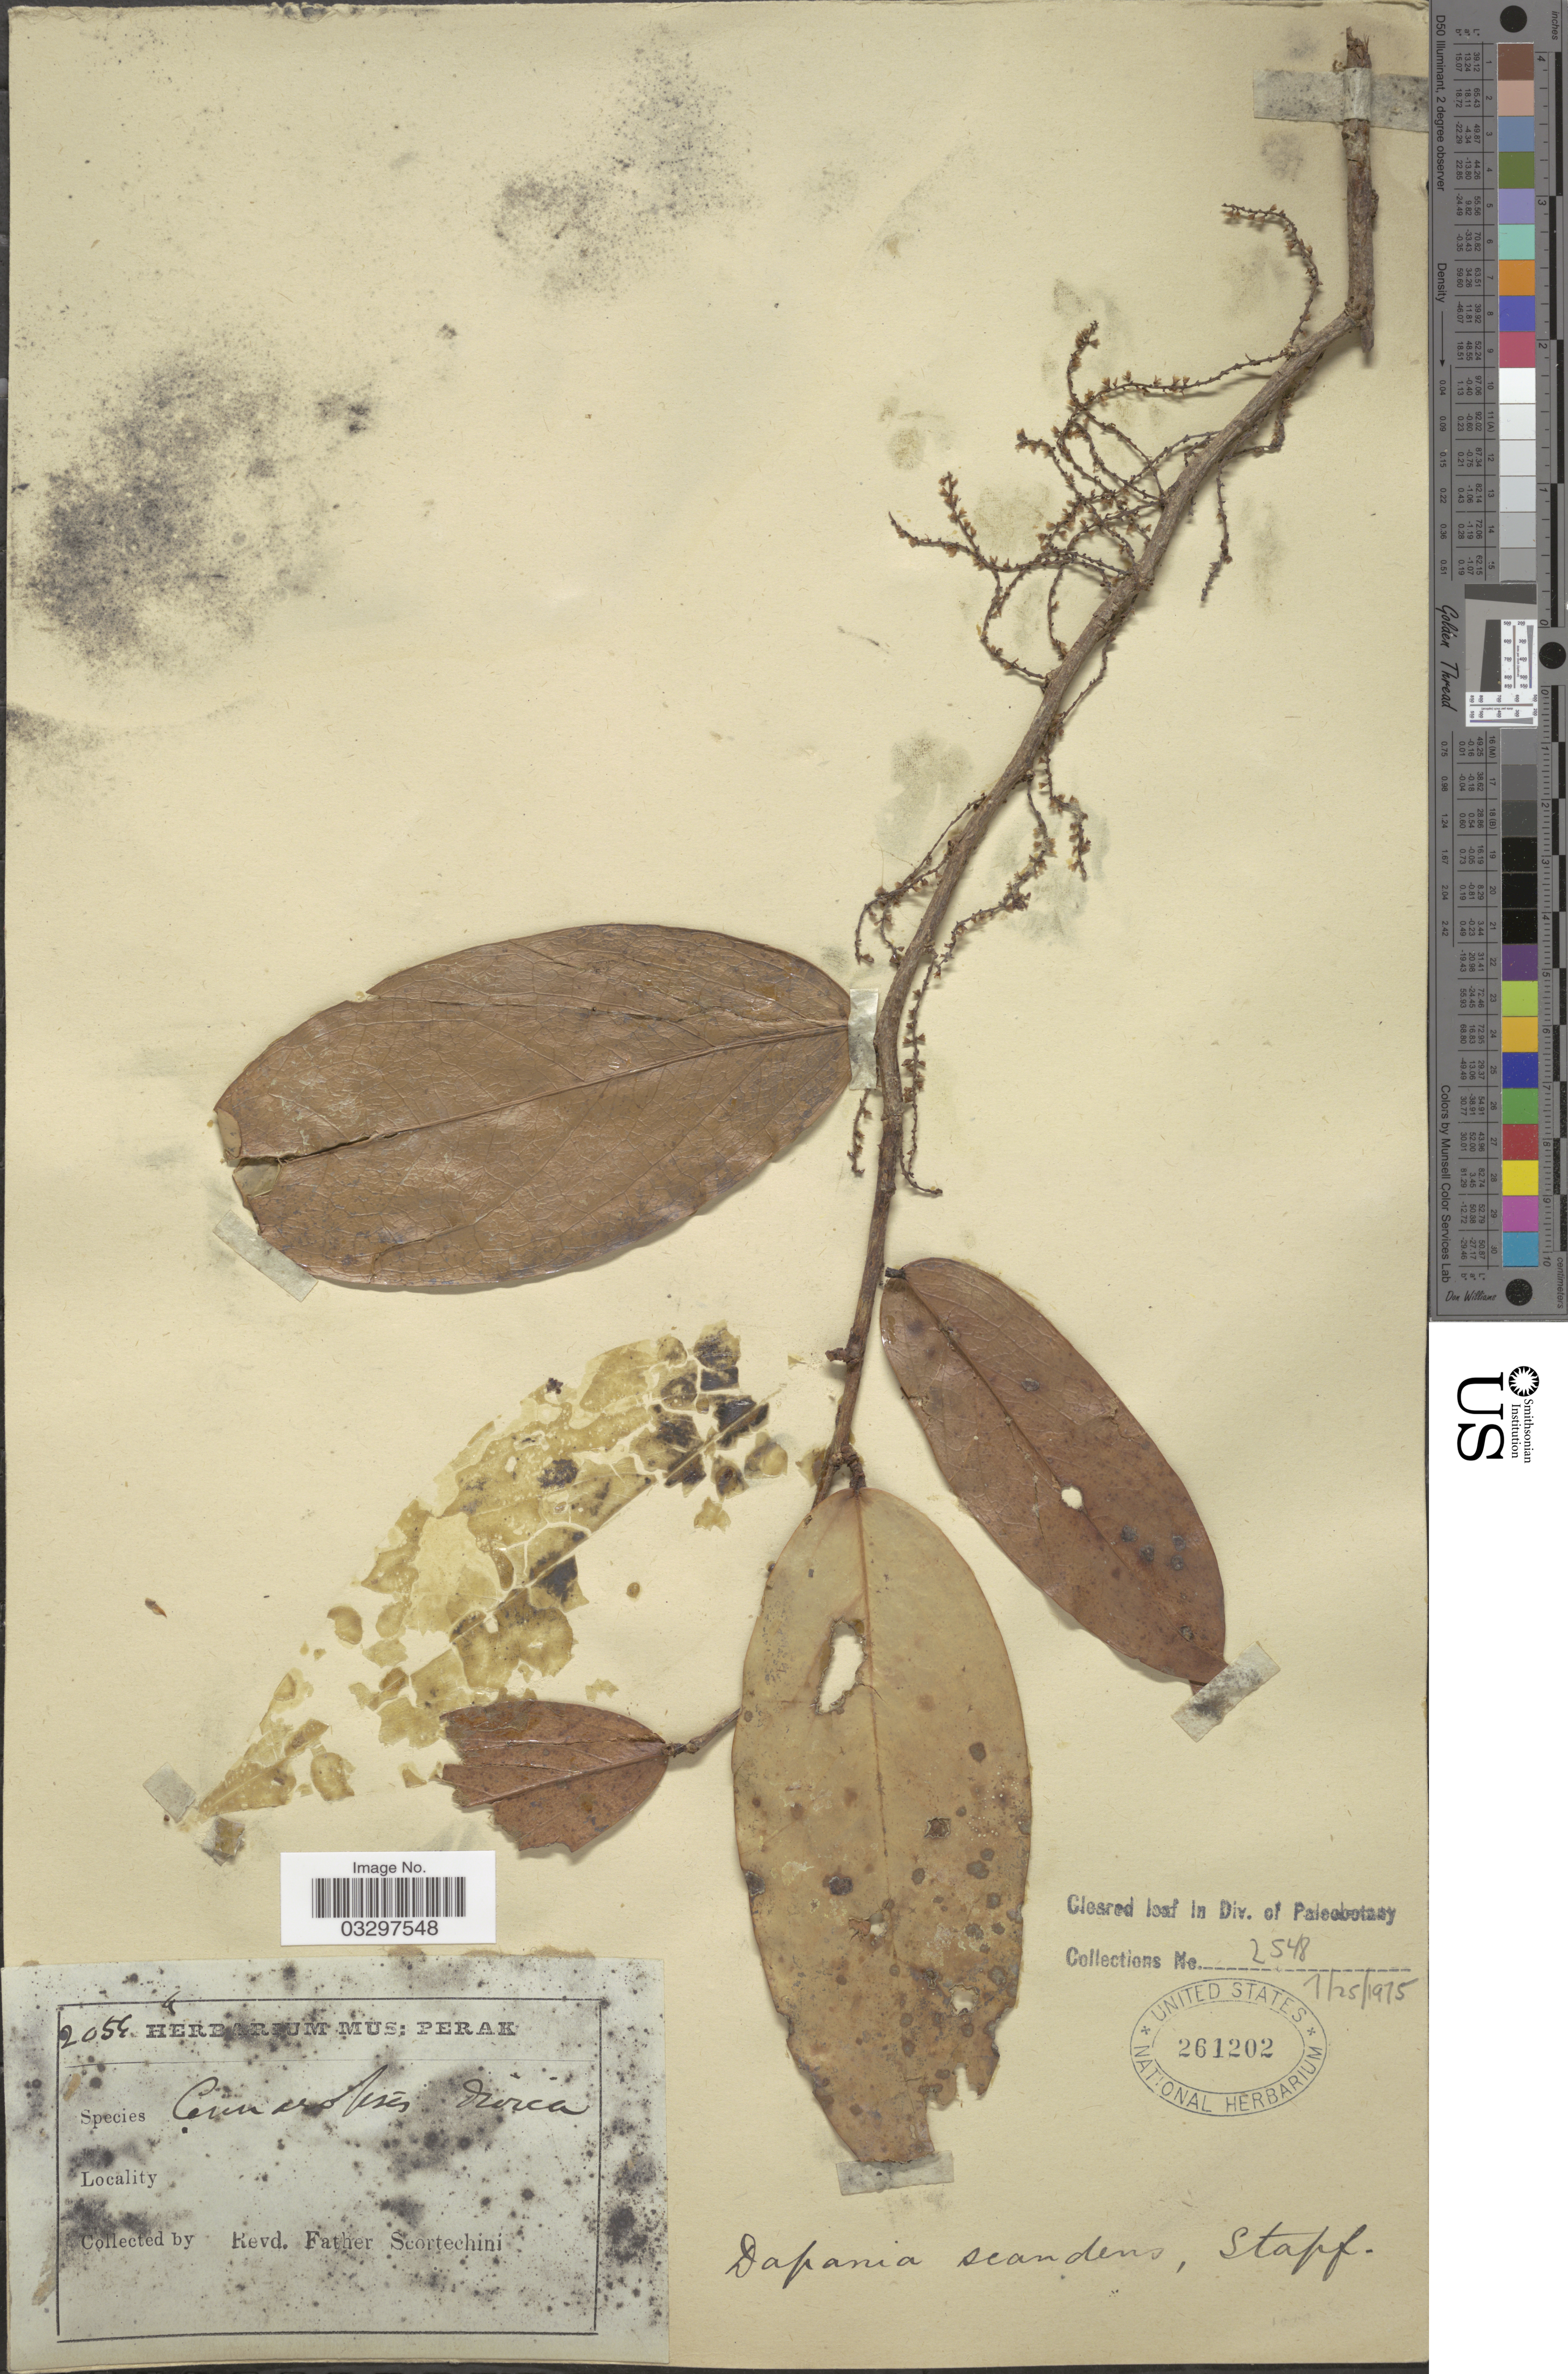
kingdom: Plantae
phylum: Tracheophyta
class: Magnoliopsida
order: Oxalidales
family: Oxalidaceae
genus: Dapania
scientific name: Dapania racemosa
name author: Korth.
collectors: Fr. Scortechini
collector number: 2054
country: Malaysia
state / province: Perak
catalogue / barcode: US 261202